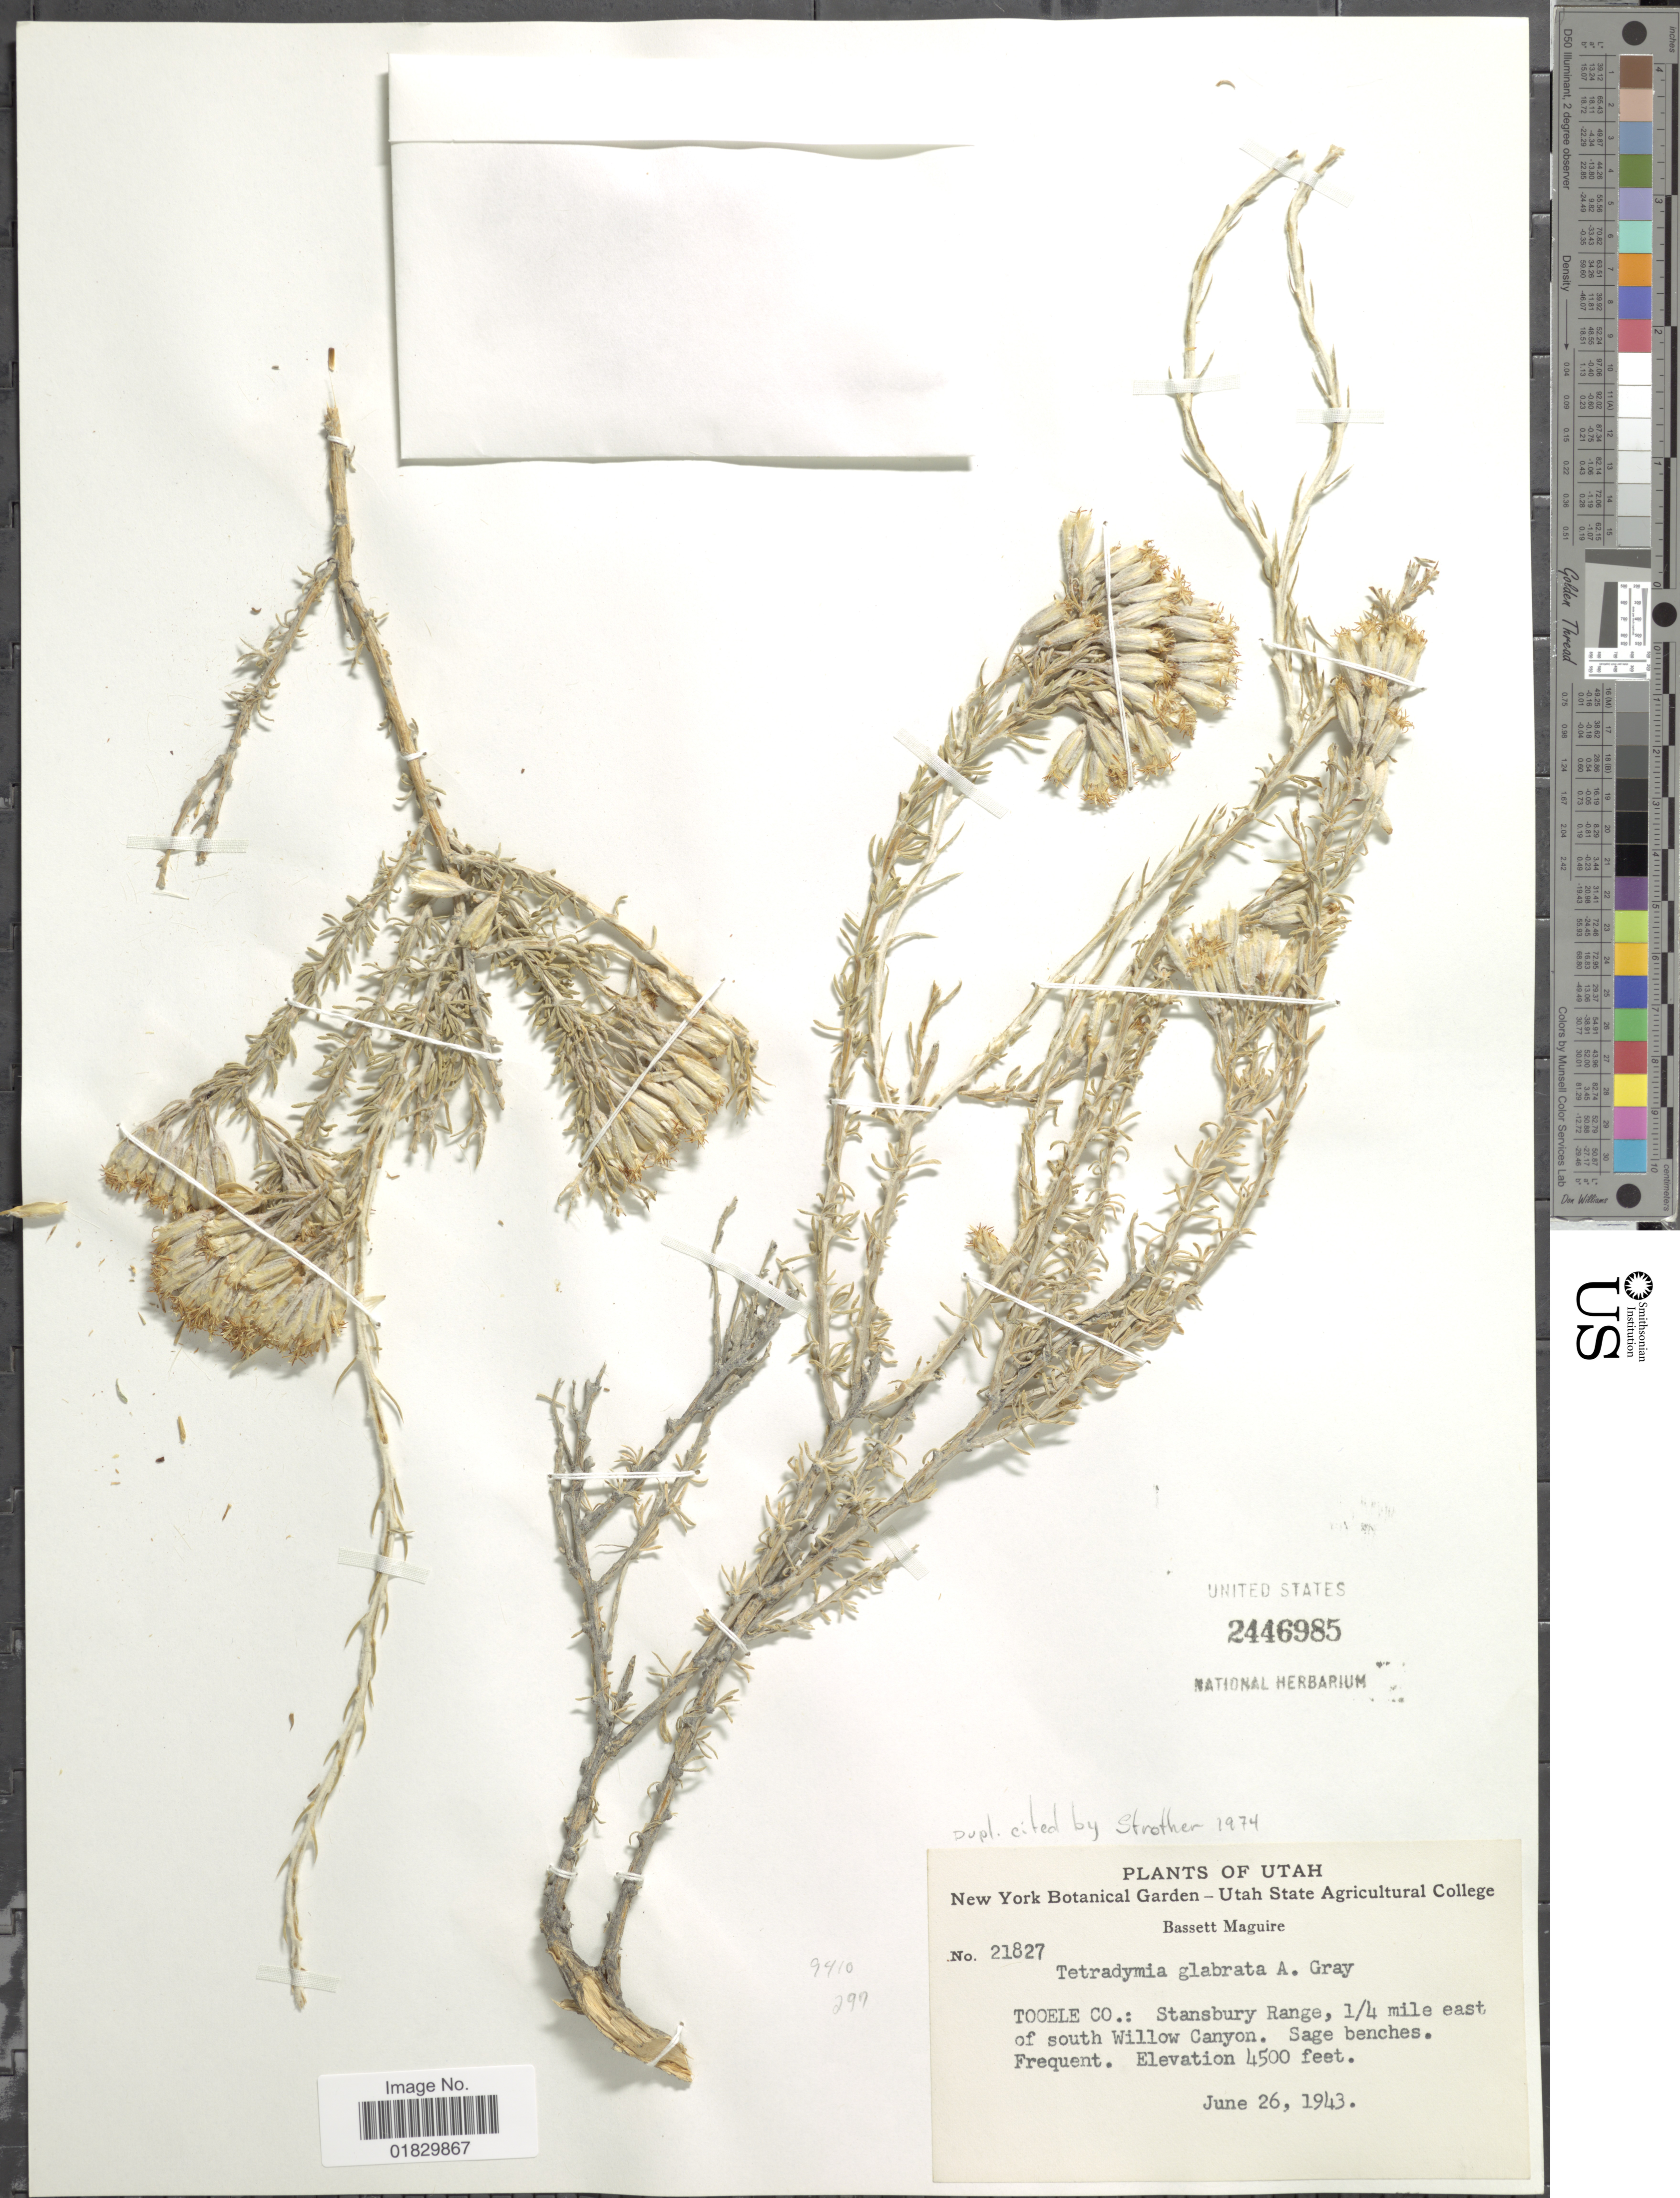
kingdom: Plantae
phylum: Tracheophyta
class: Magnoliopsida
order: Asterales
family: Asteraceae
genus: Tetradymia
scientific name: Tetradymia glabrata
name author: Torr. & A. Gray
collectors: B. Maguire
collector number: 21827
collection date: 1943-06-26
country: United States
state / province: Utah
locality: Tooele Co.: Stansbury Range, 1/4 miles east of south Willow Canyon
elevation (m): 1372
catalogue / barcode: US 2446985